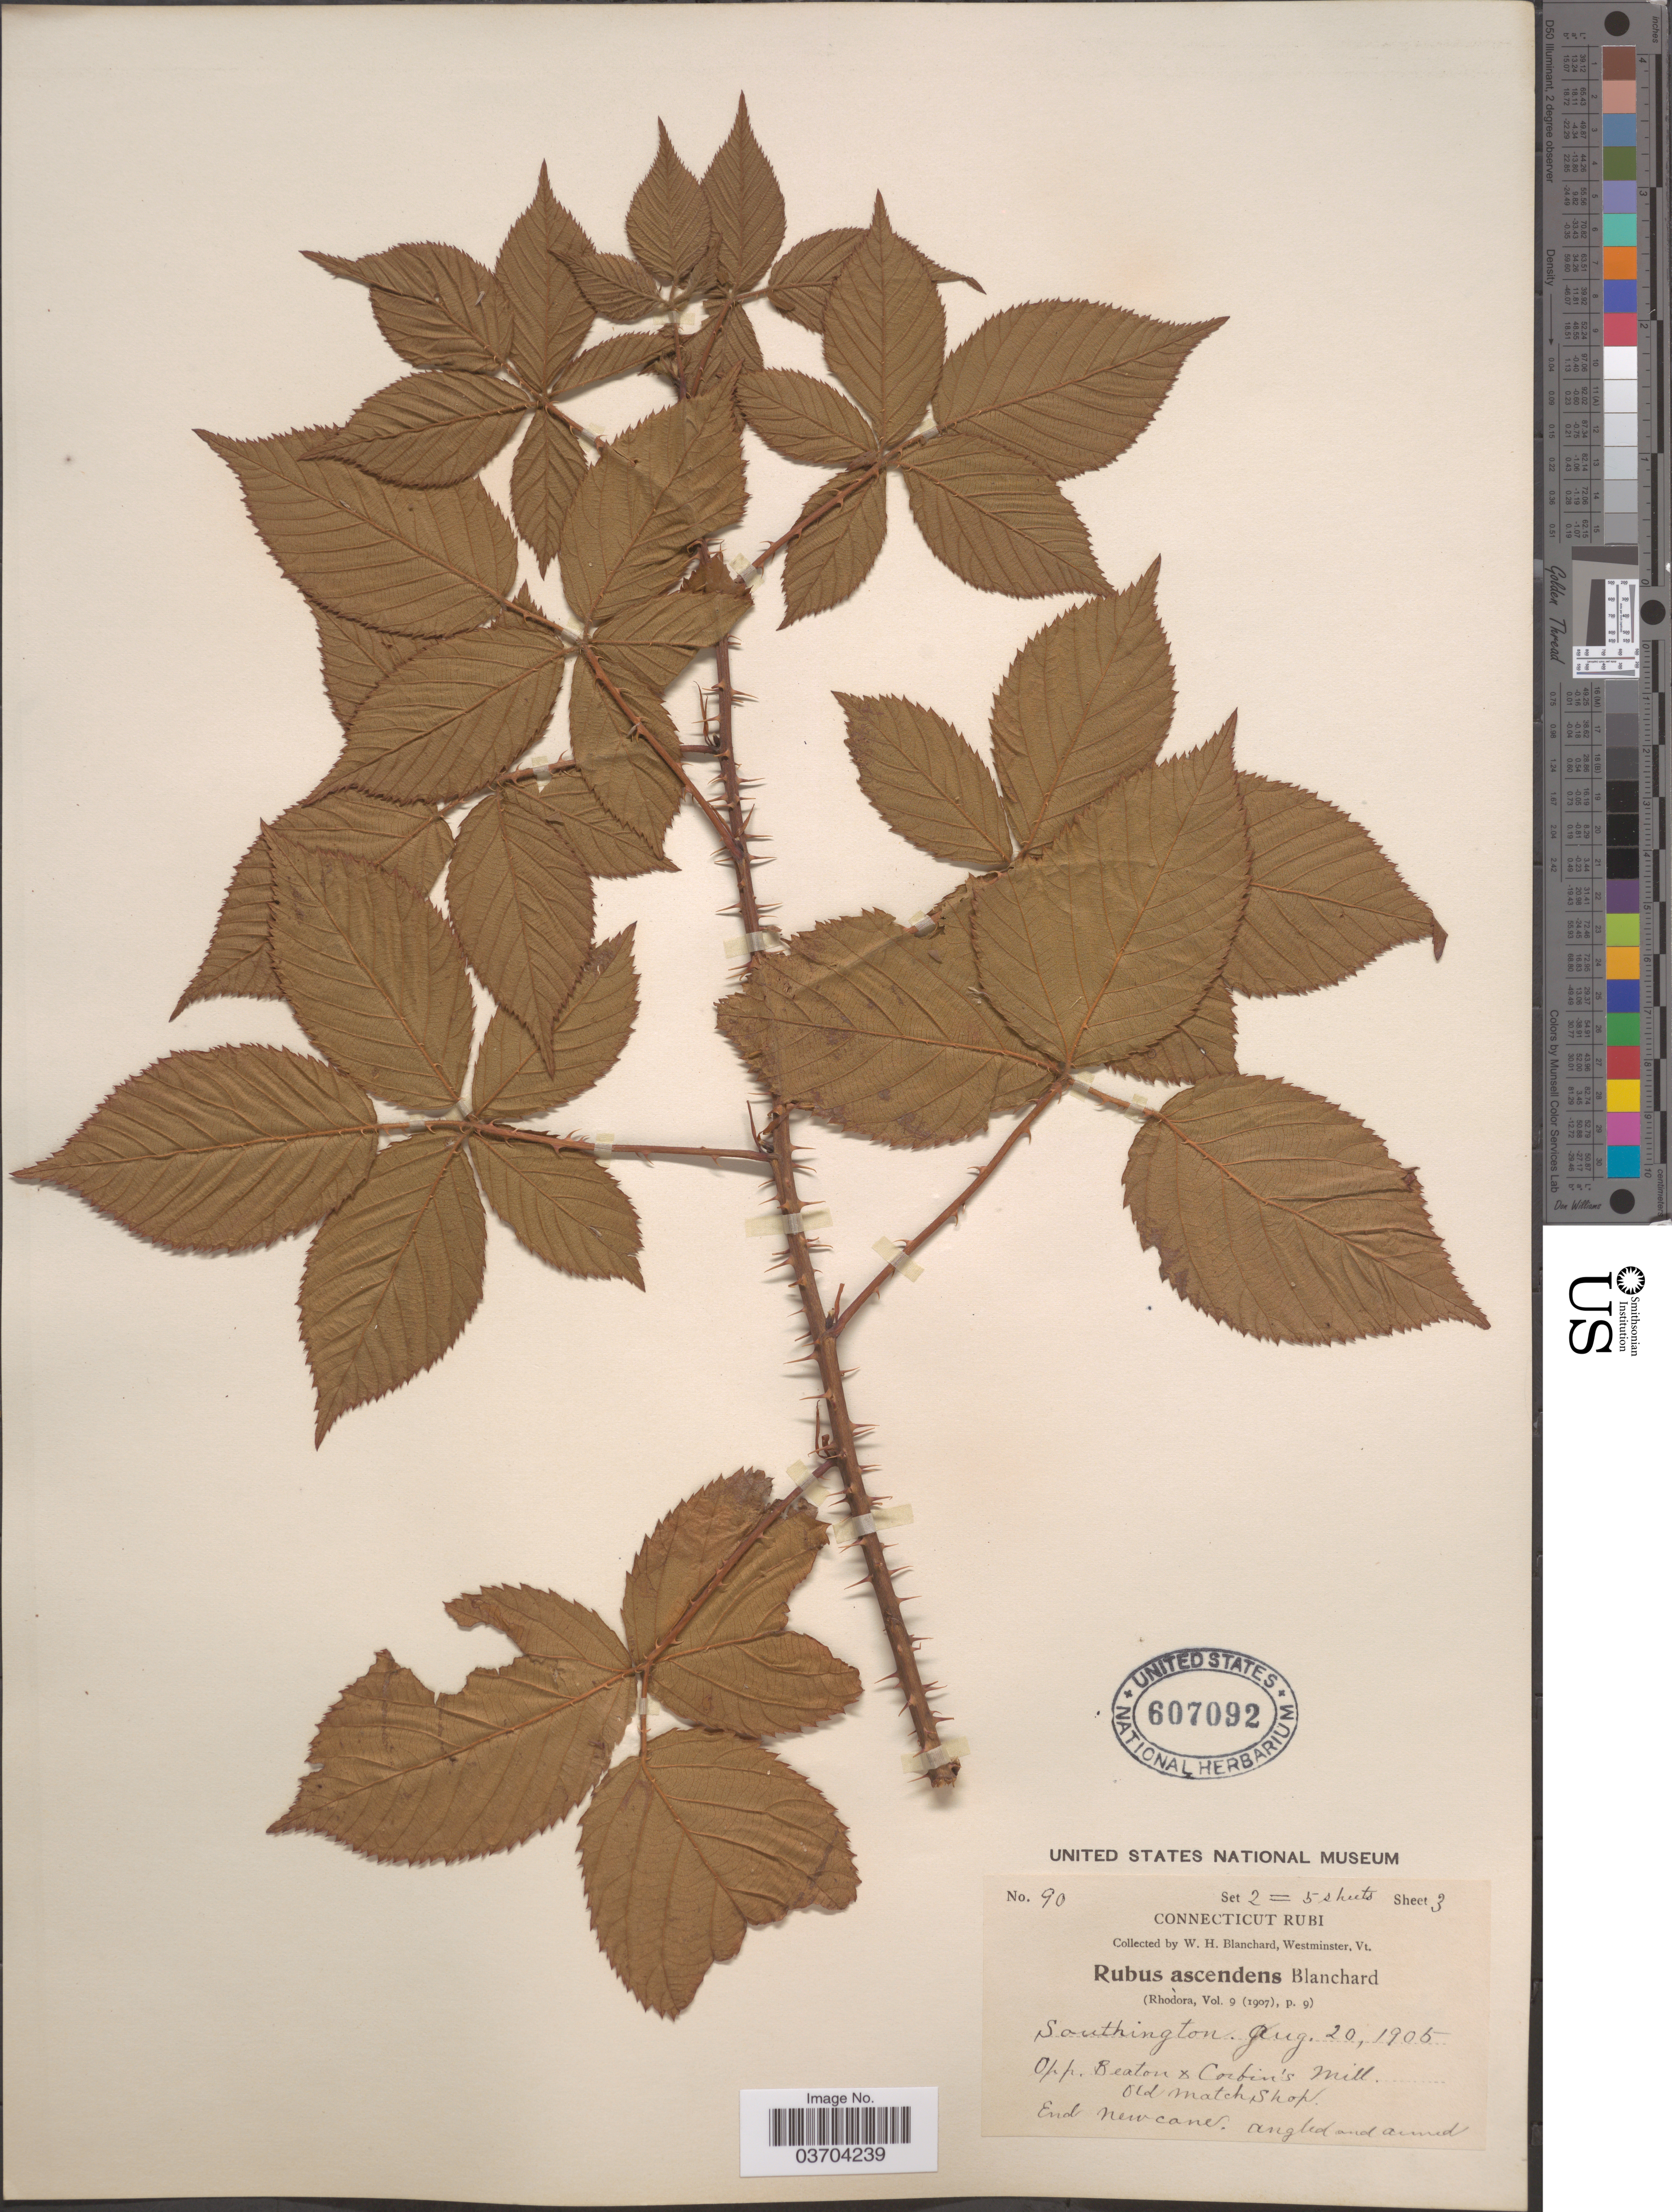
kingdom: Plantae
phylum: Tracheophyta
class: Magnoliopsida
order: Rosales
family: Rosaceae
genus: Rubus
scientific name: Rubus ascendens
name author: Blanch.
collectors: W. H. Blanchard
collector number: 90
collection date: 1905-08-20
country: United States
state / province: Connecticut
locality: Southington. Opp. Beaton & Corbin's Mill. Old Match Shop.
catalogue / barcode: US 607092